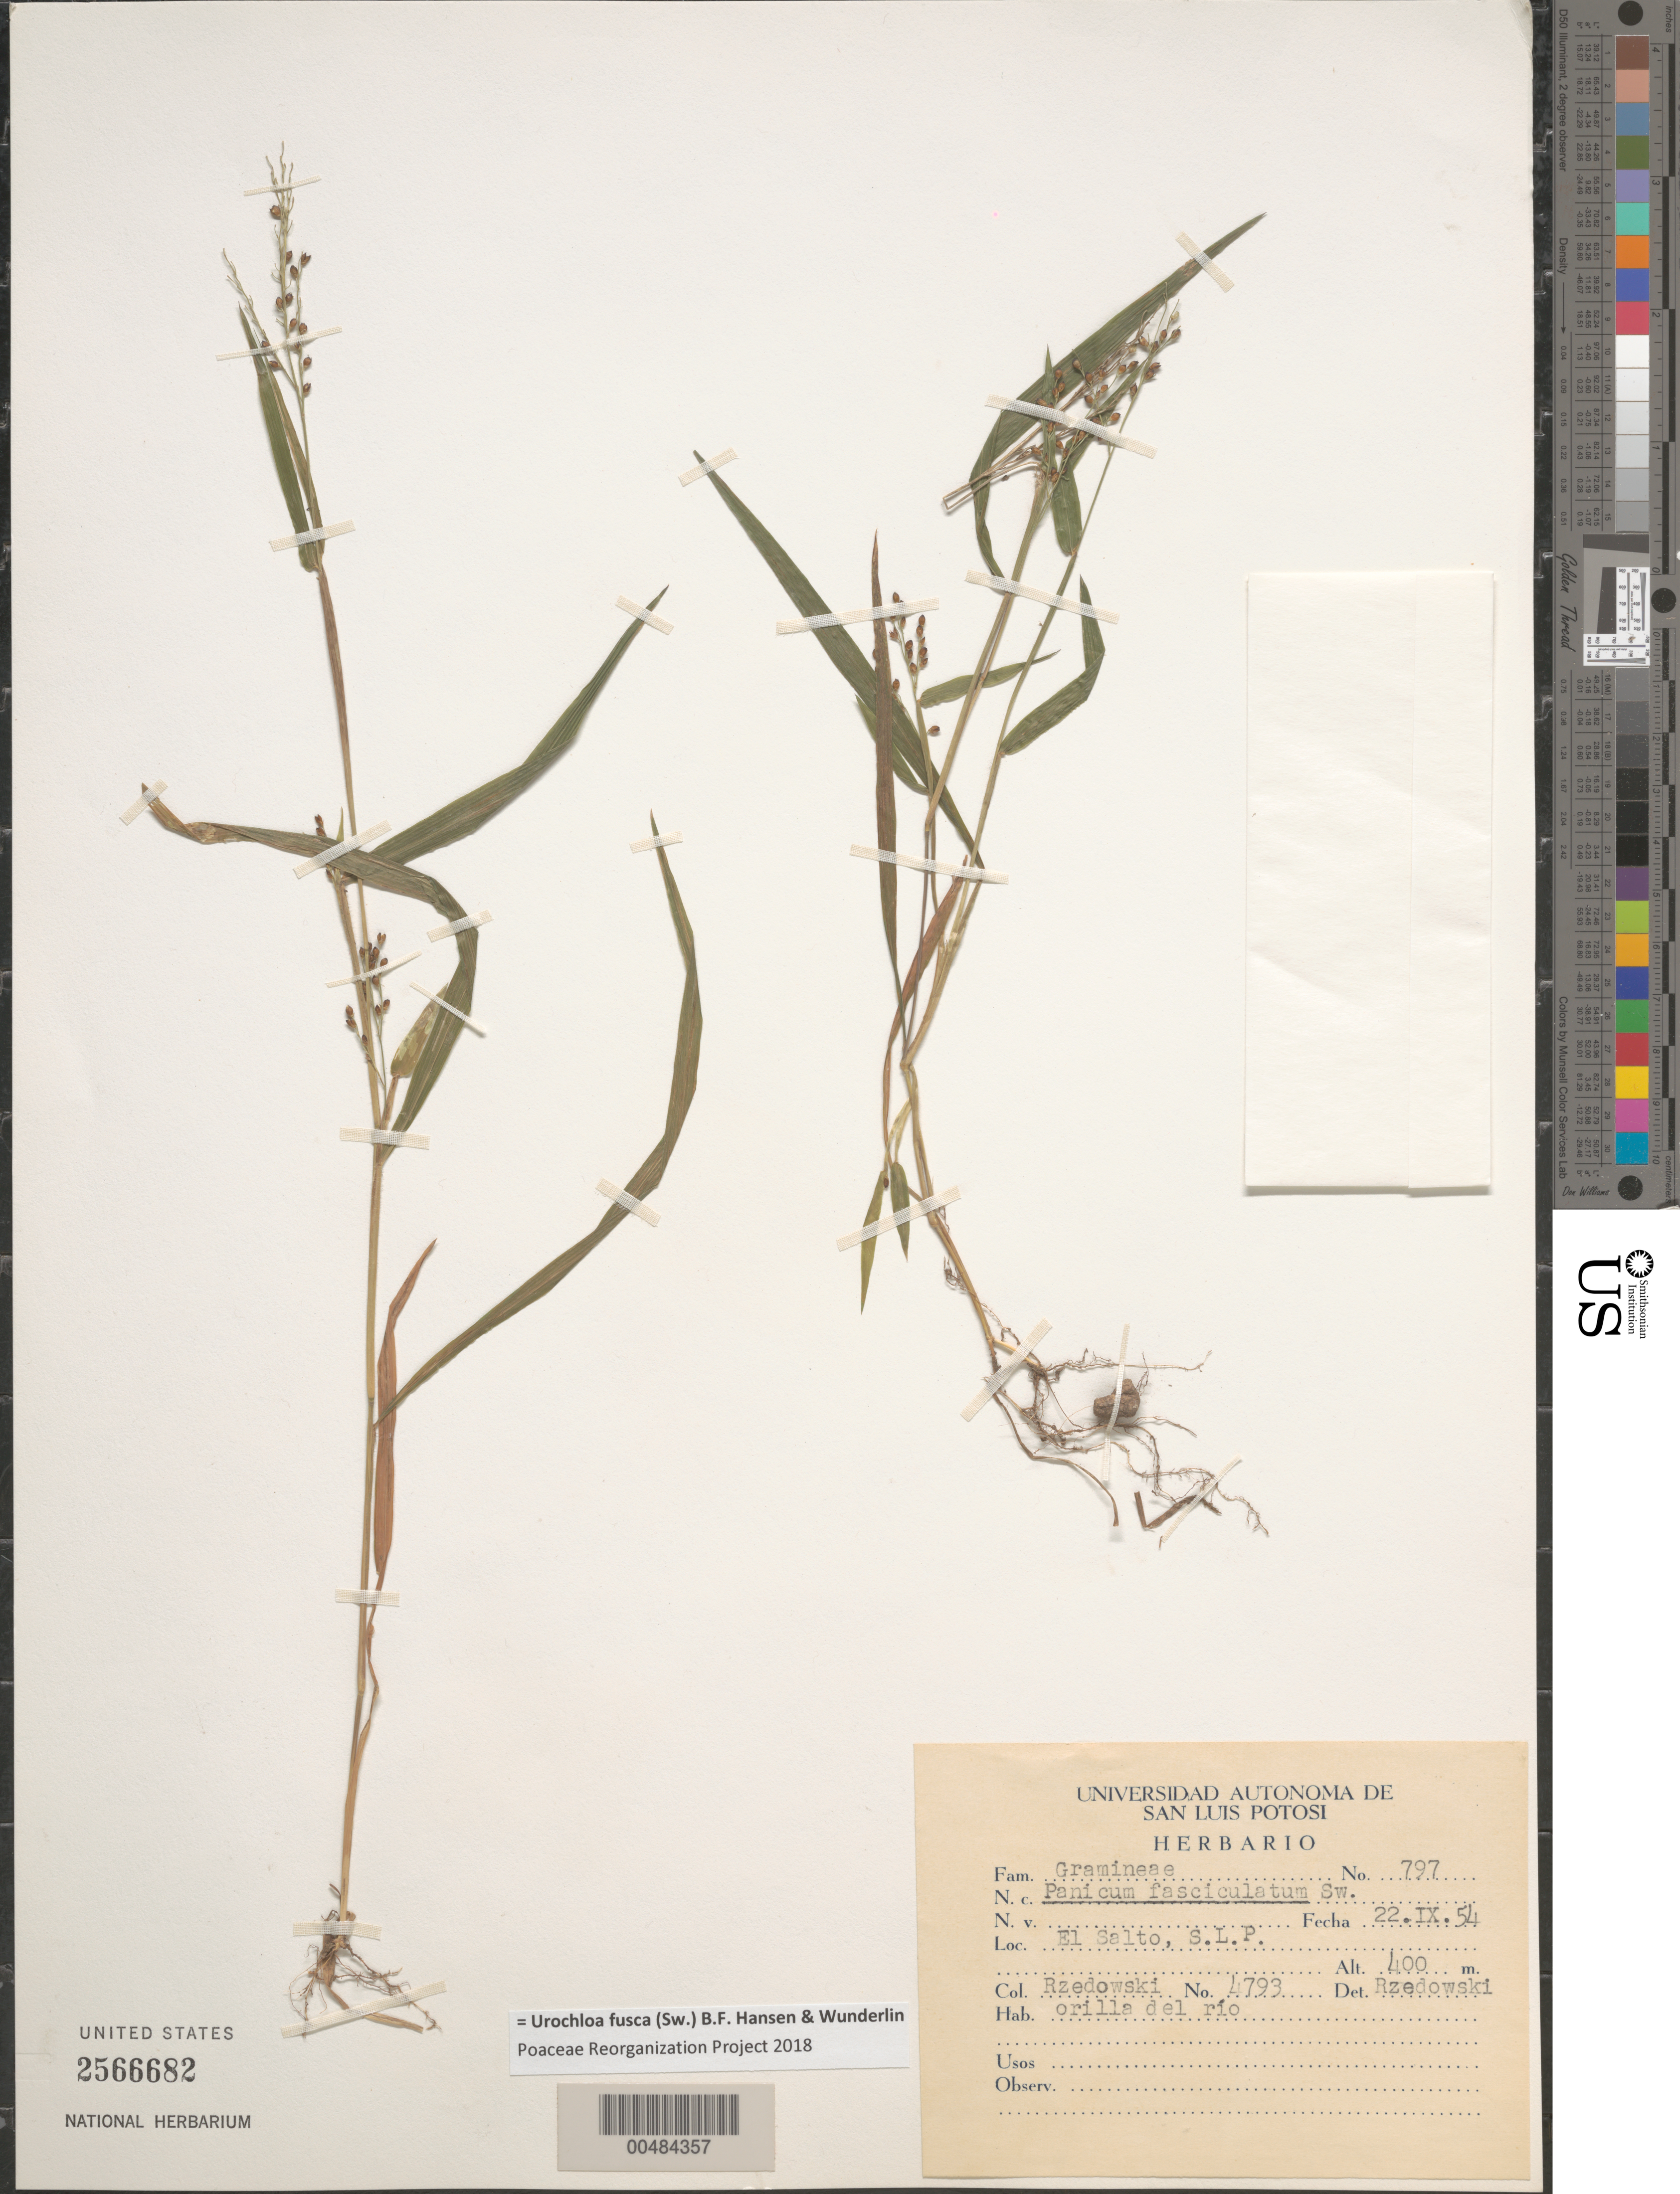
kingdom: Plantae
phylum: Tracheophyta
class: Liliopsida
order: Poales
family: Poaceae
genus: Brachiaria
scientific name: Brachiaria fasciculata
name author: (Sw.) Parodi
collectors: J. Rzedowski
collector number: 4793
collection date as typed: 22 Sep 1954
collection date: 1954-09-22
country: Mexico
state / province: San Luis Potosi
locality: El Salto, S.L.P.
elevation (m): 400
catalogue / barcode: US 2566682